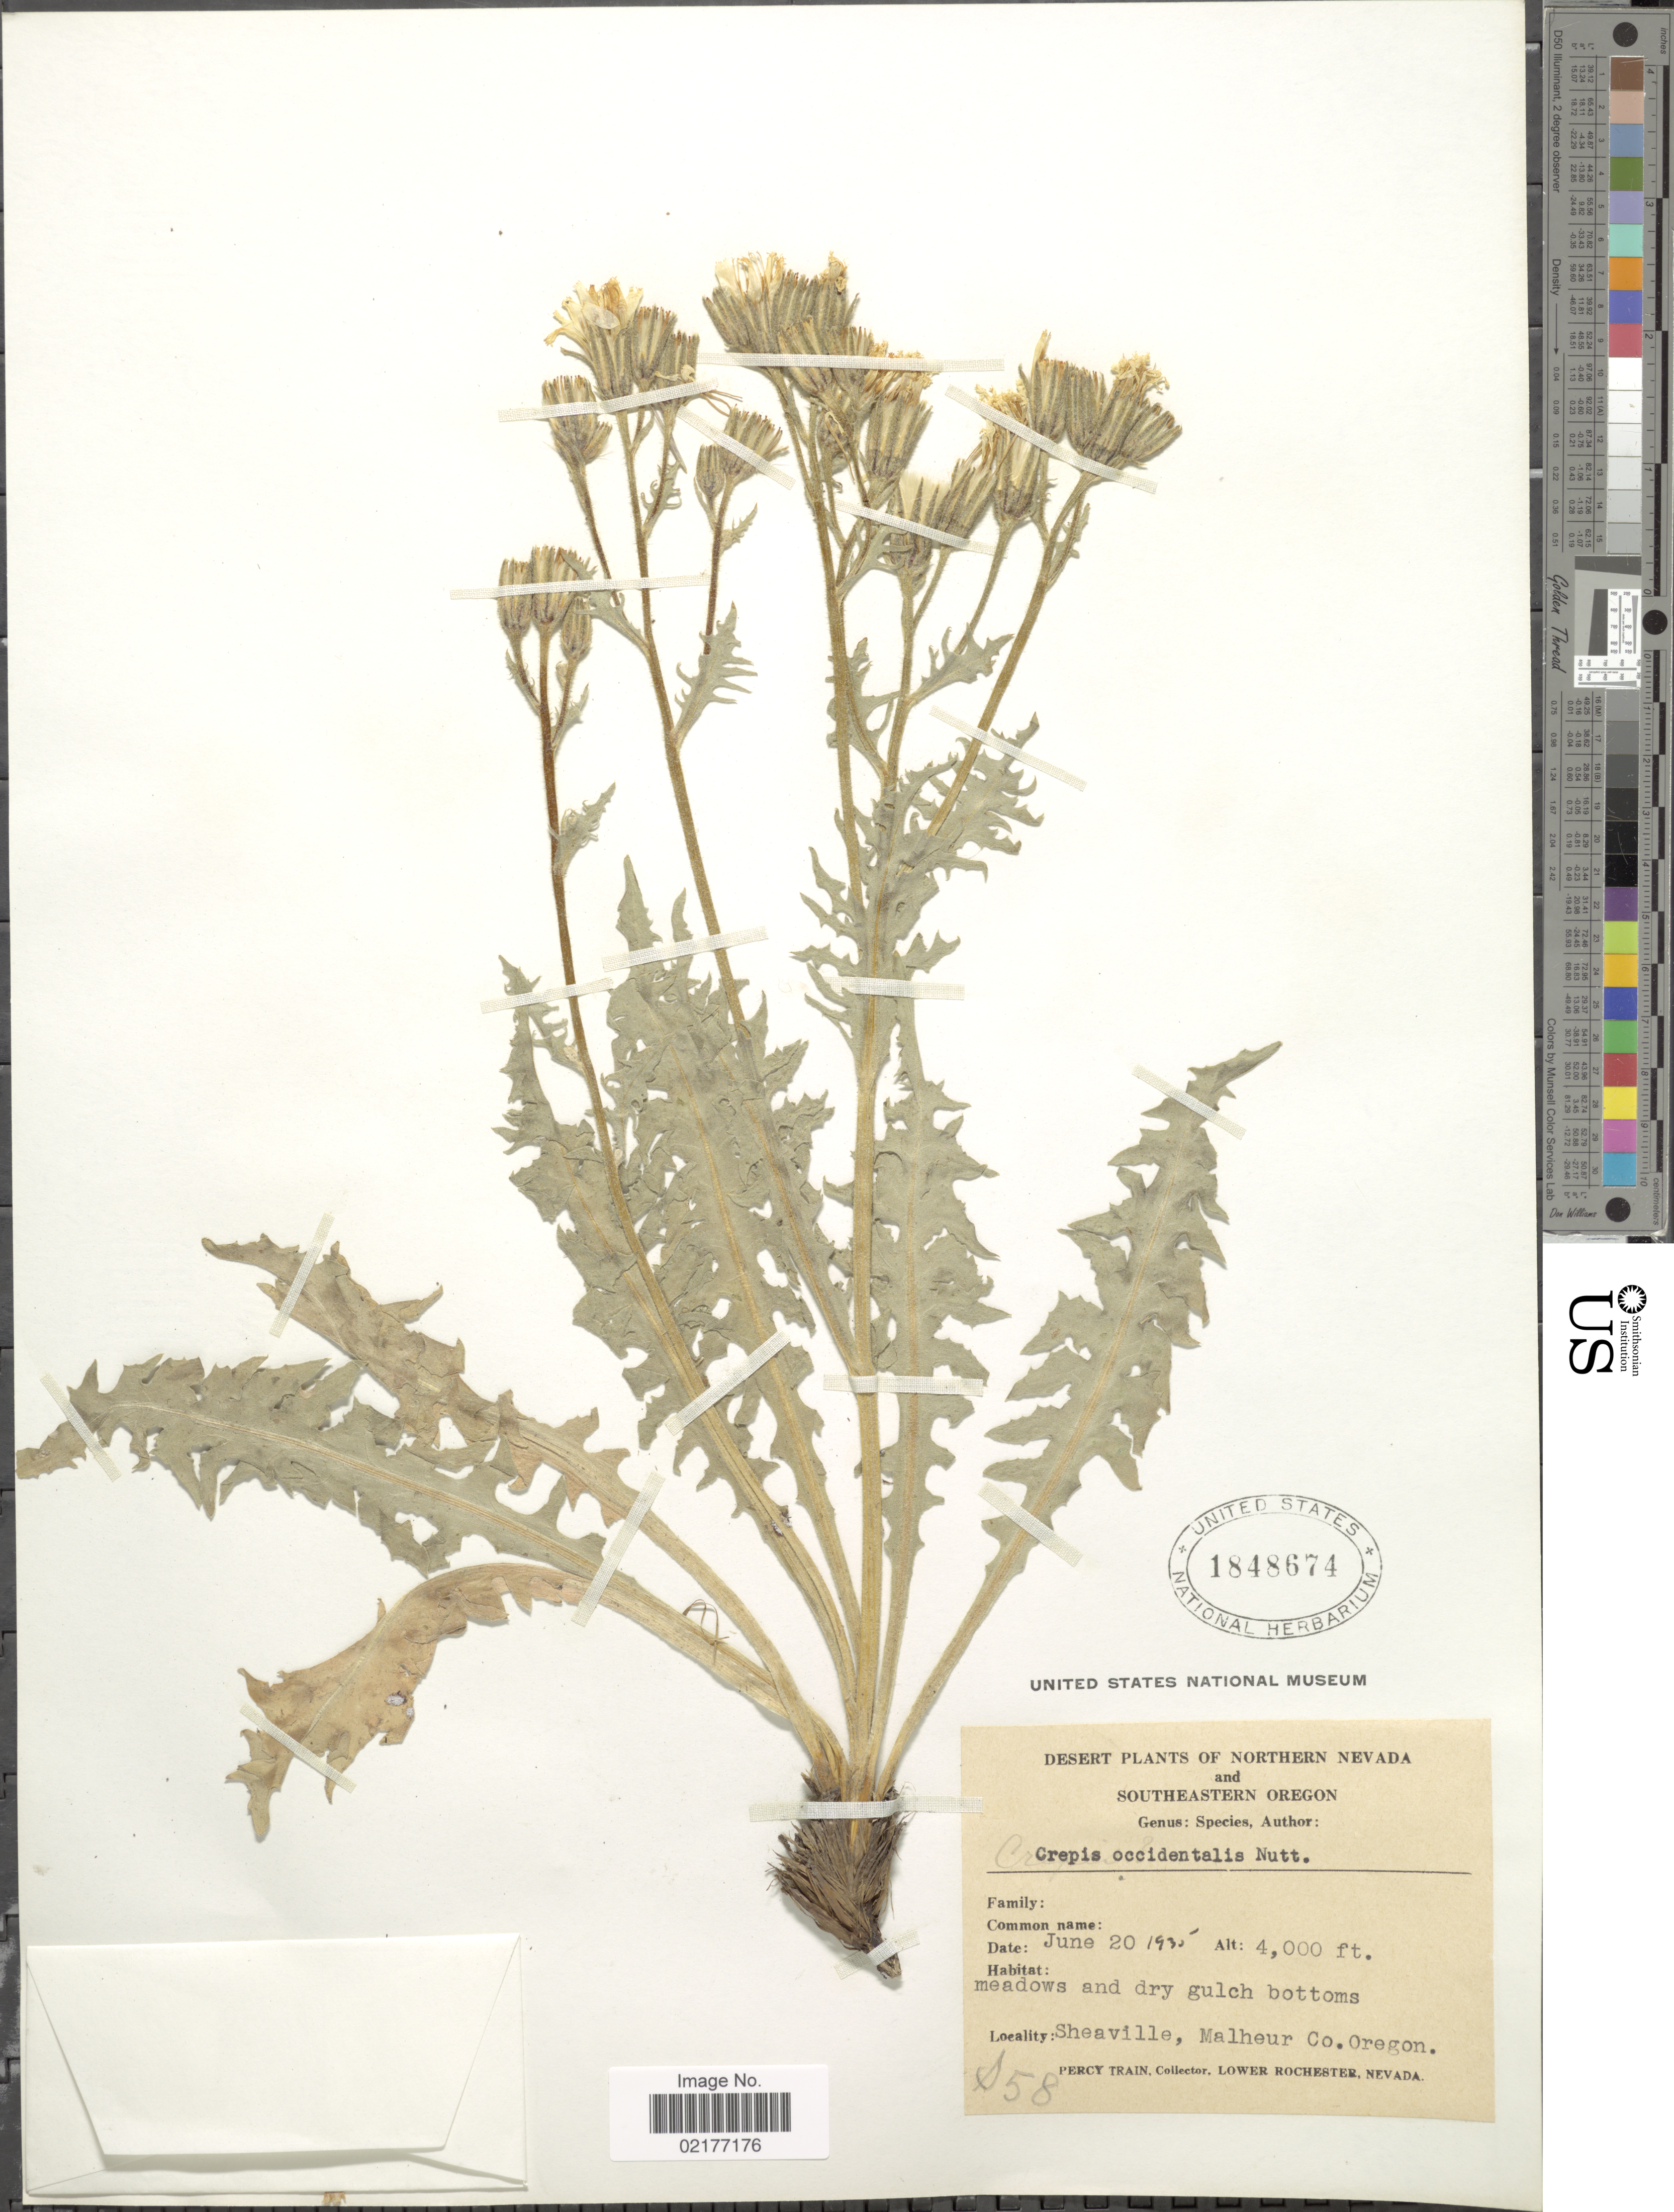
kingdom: Plantae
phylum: Tracheophyta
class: Magnoliopsida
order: Asterales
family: Asteraceae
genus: Crepis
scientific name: Crepis occidentalis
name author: Nutt.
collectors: P. Train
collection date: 1935-06-20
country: United States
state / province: Oregon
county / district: Malheur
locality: Sheaville, Malheur Co.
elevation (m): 1219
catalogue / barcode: US 1848674